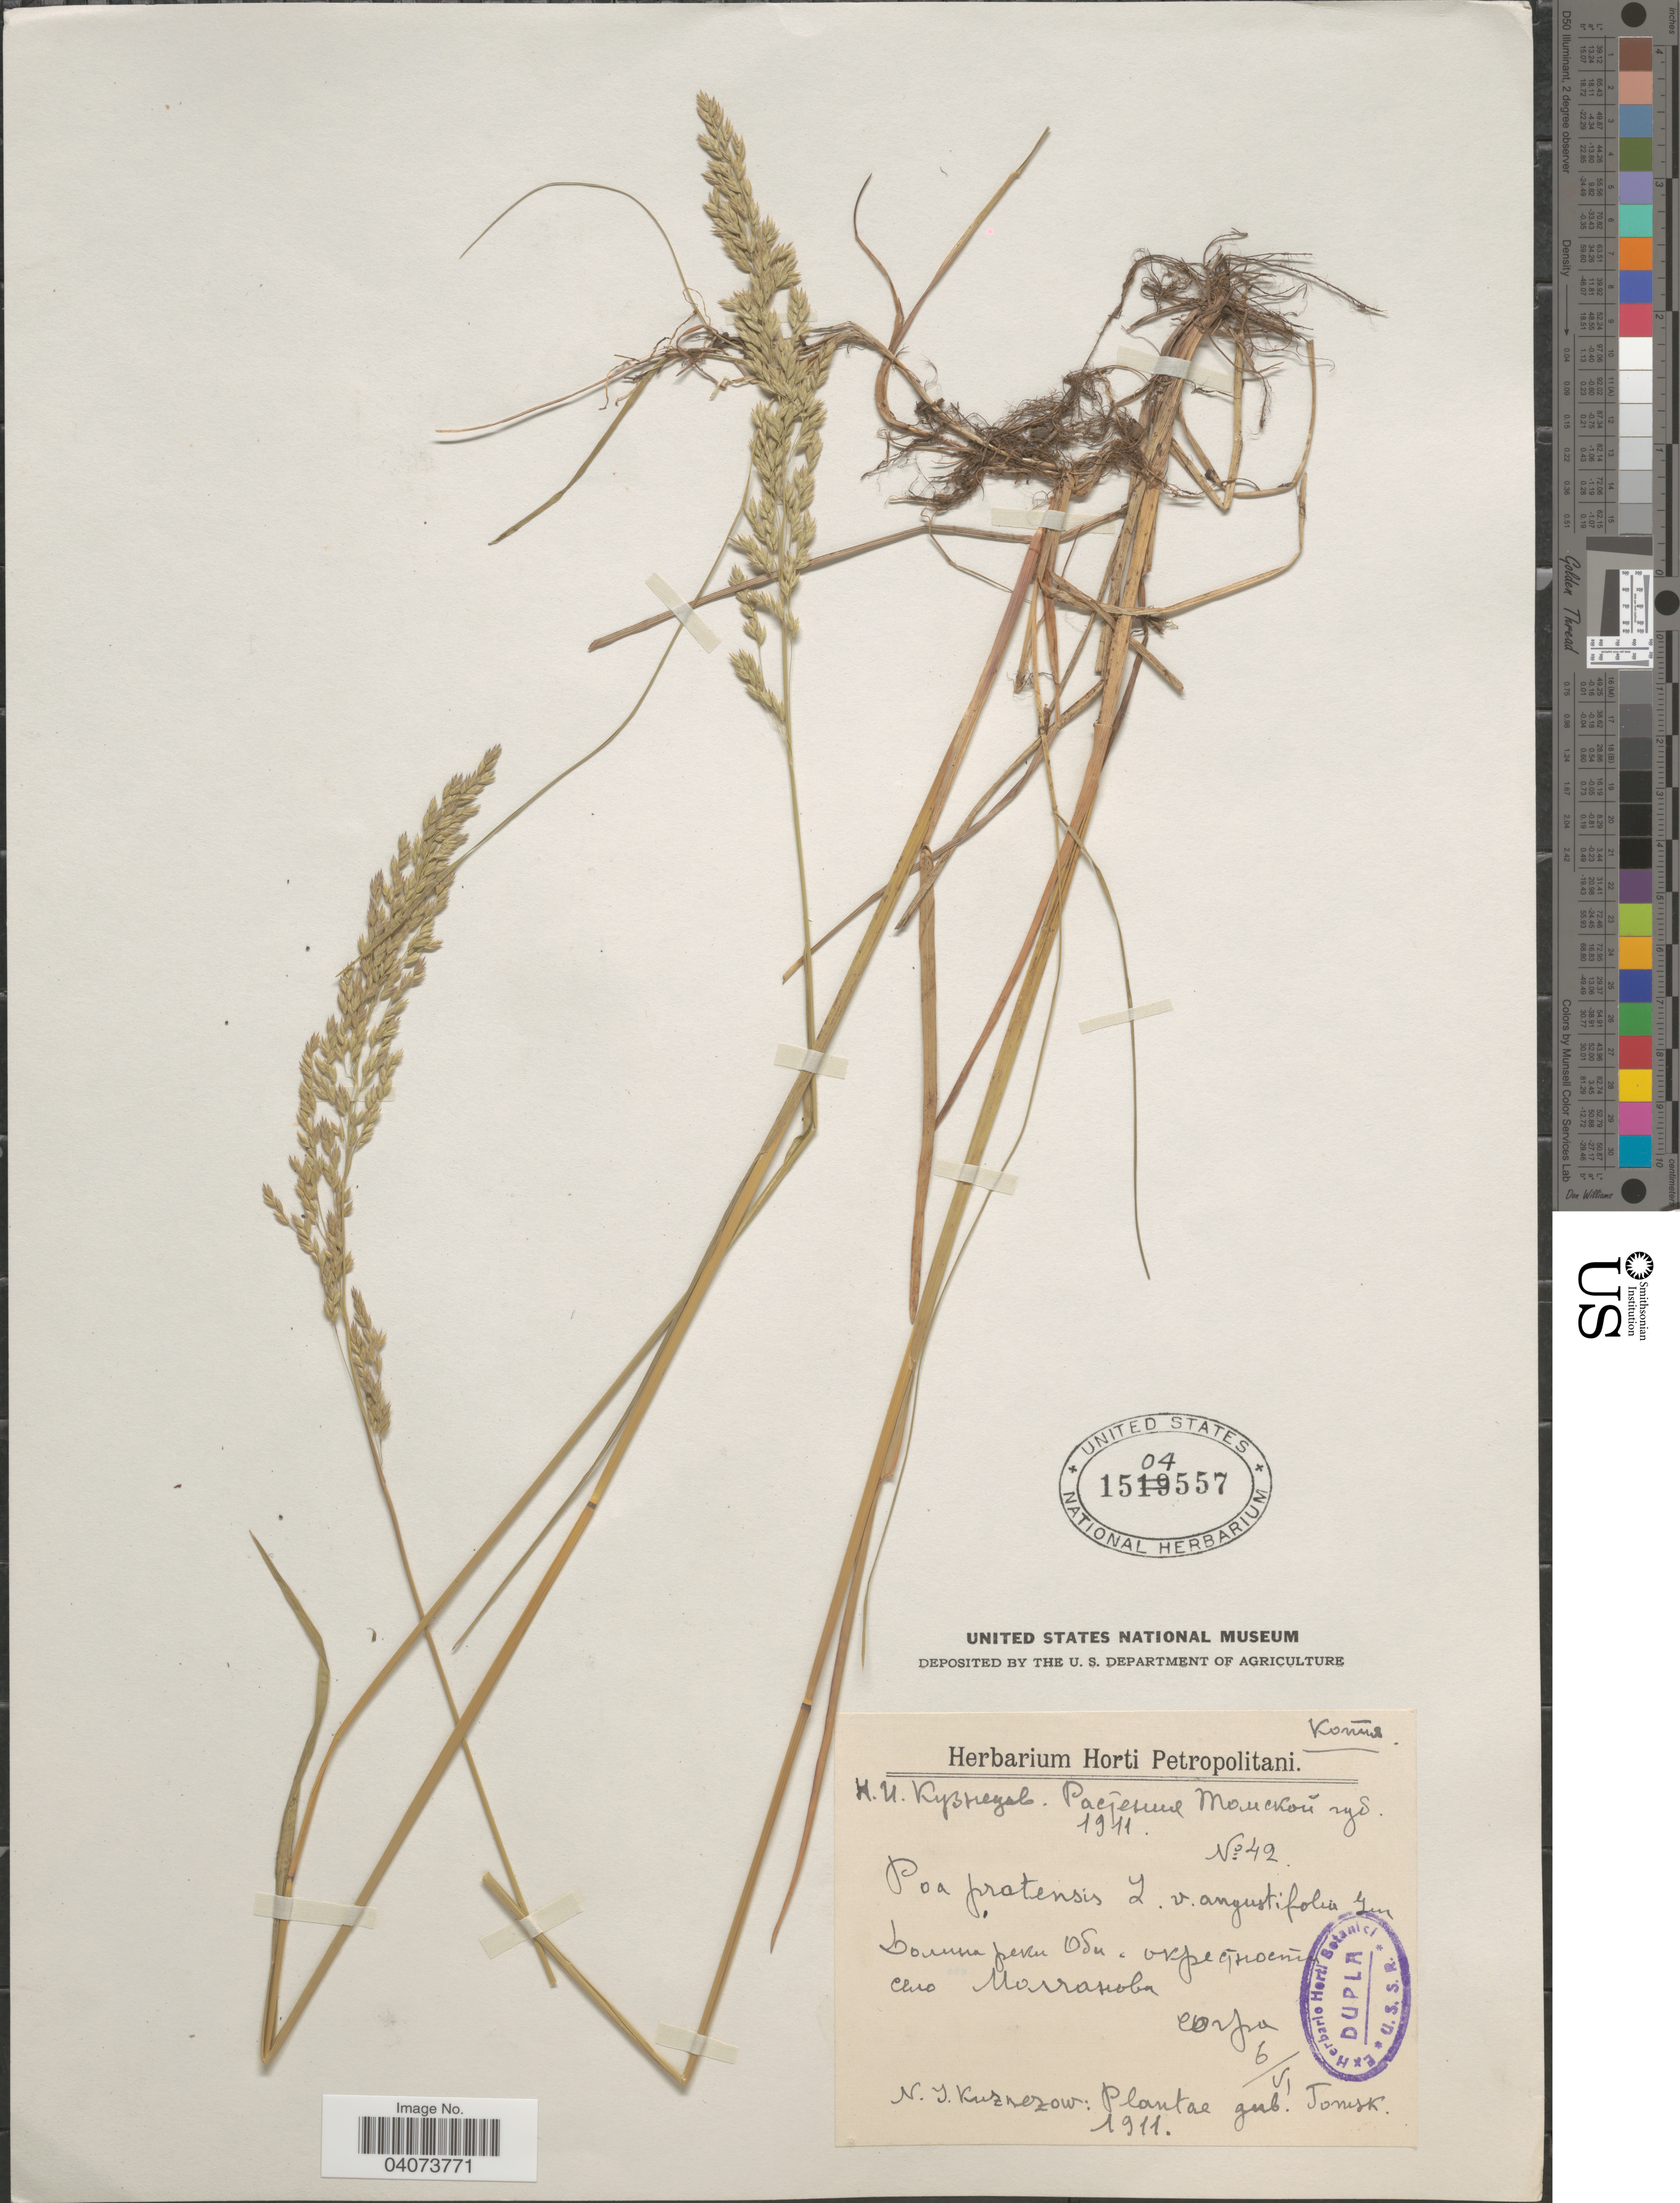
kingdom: Plantae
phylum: Tracheophyta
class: Liliopsida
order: Poales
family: Poaceae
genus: Poa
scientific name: Poa pratensis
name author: L.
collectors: N. Kusnezow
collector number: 42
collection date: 1911-06-06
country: Russian Federation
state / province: Tomsk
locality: X. Gub. Tomsk.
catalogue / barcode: US 1504557